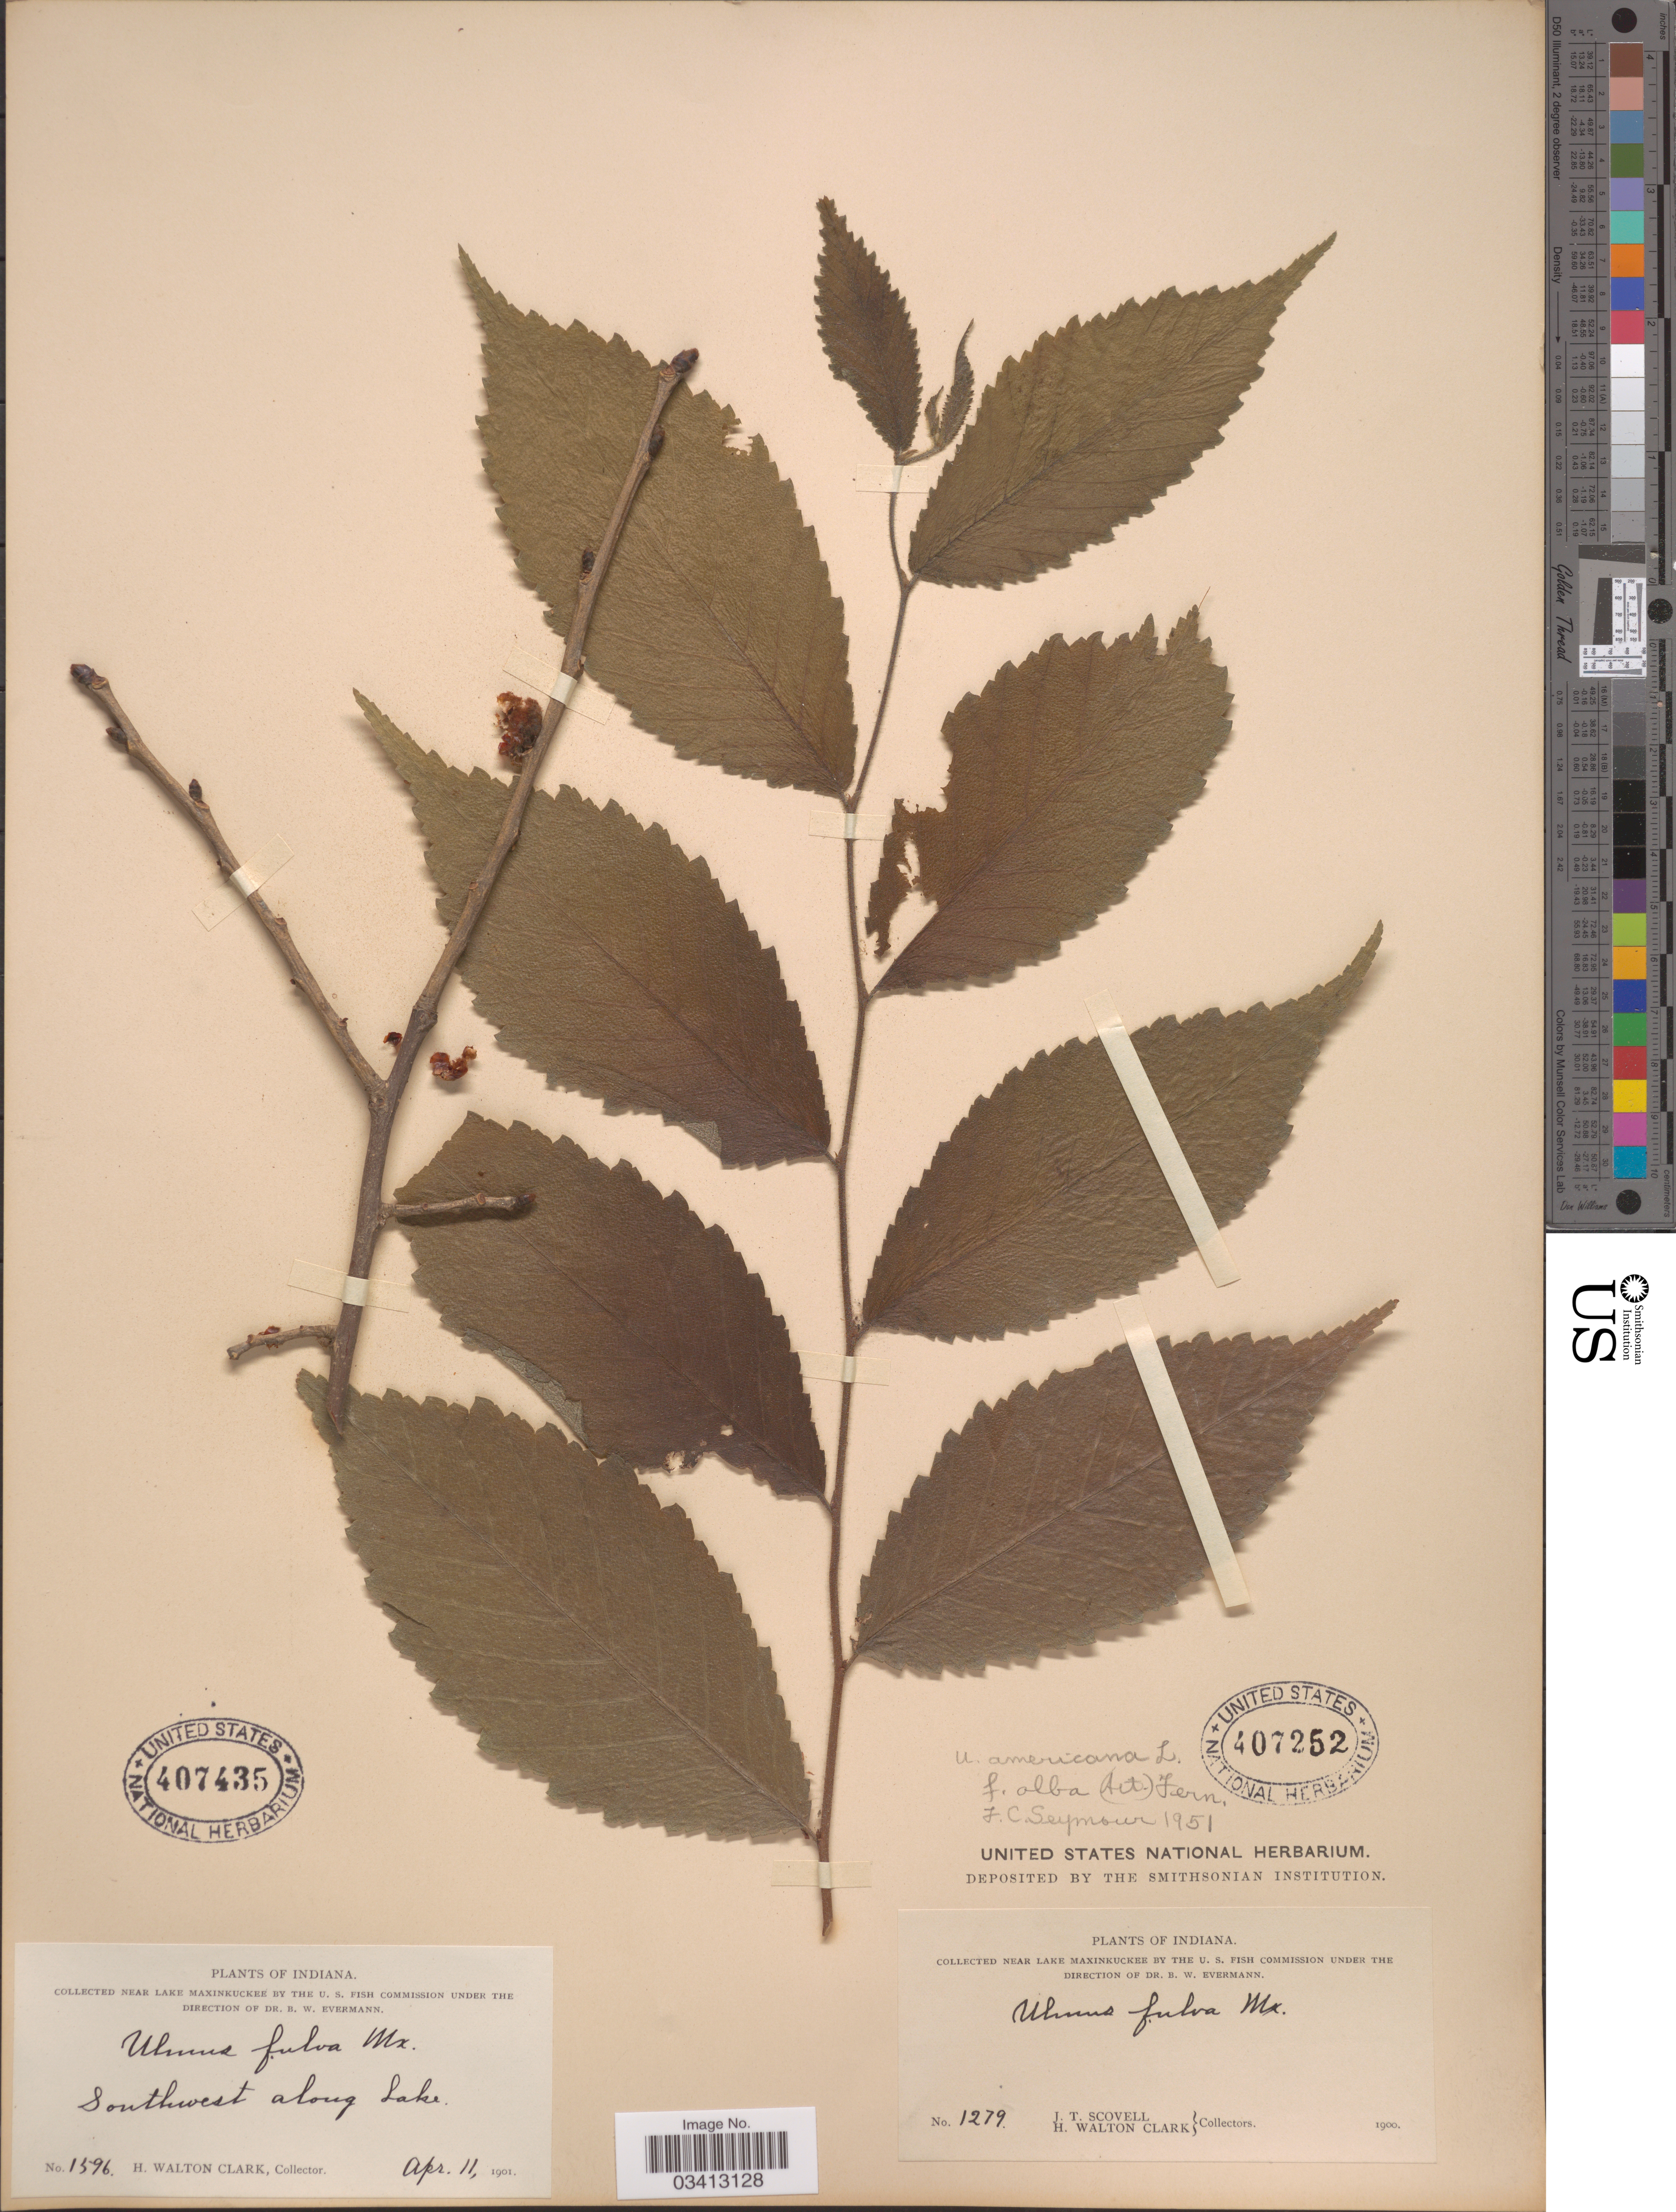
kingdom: Plantae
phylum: Tracheophyta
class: Magnoliopsida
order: Rosales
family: Ulmaceae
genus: Ulmus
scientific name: Ulmus rubra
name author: Muhl.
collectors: H. W. Clark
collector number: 1596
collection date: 1901-04-11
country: United States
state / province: Indiana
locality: Near Lake Maxinkuckee. Southwest along Lake.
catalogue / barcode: US 407435-2